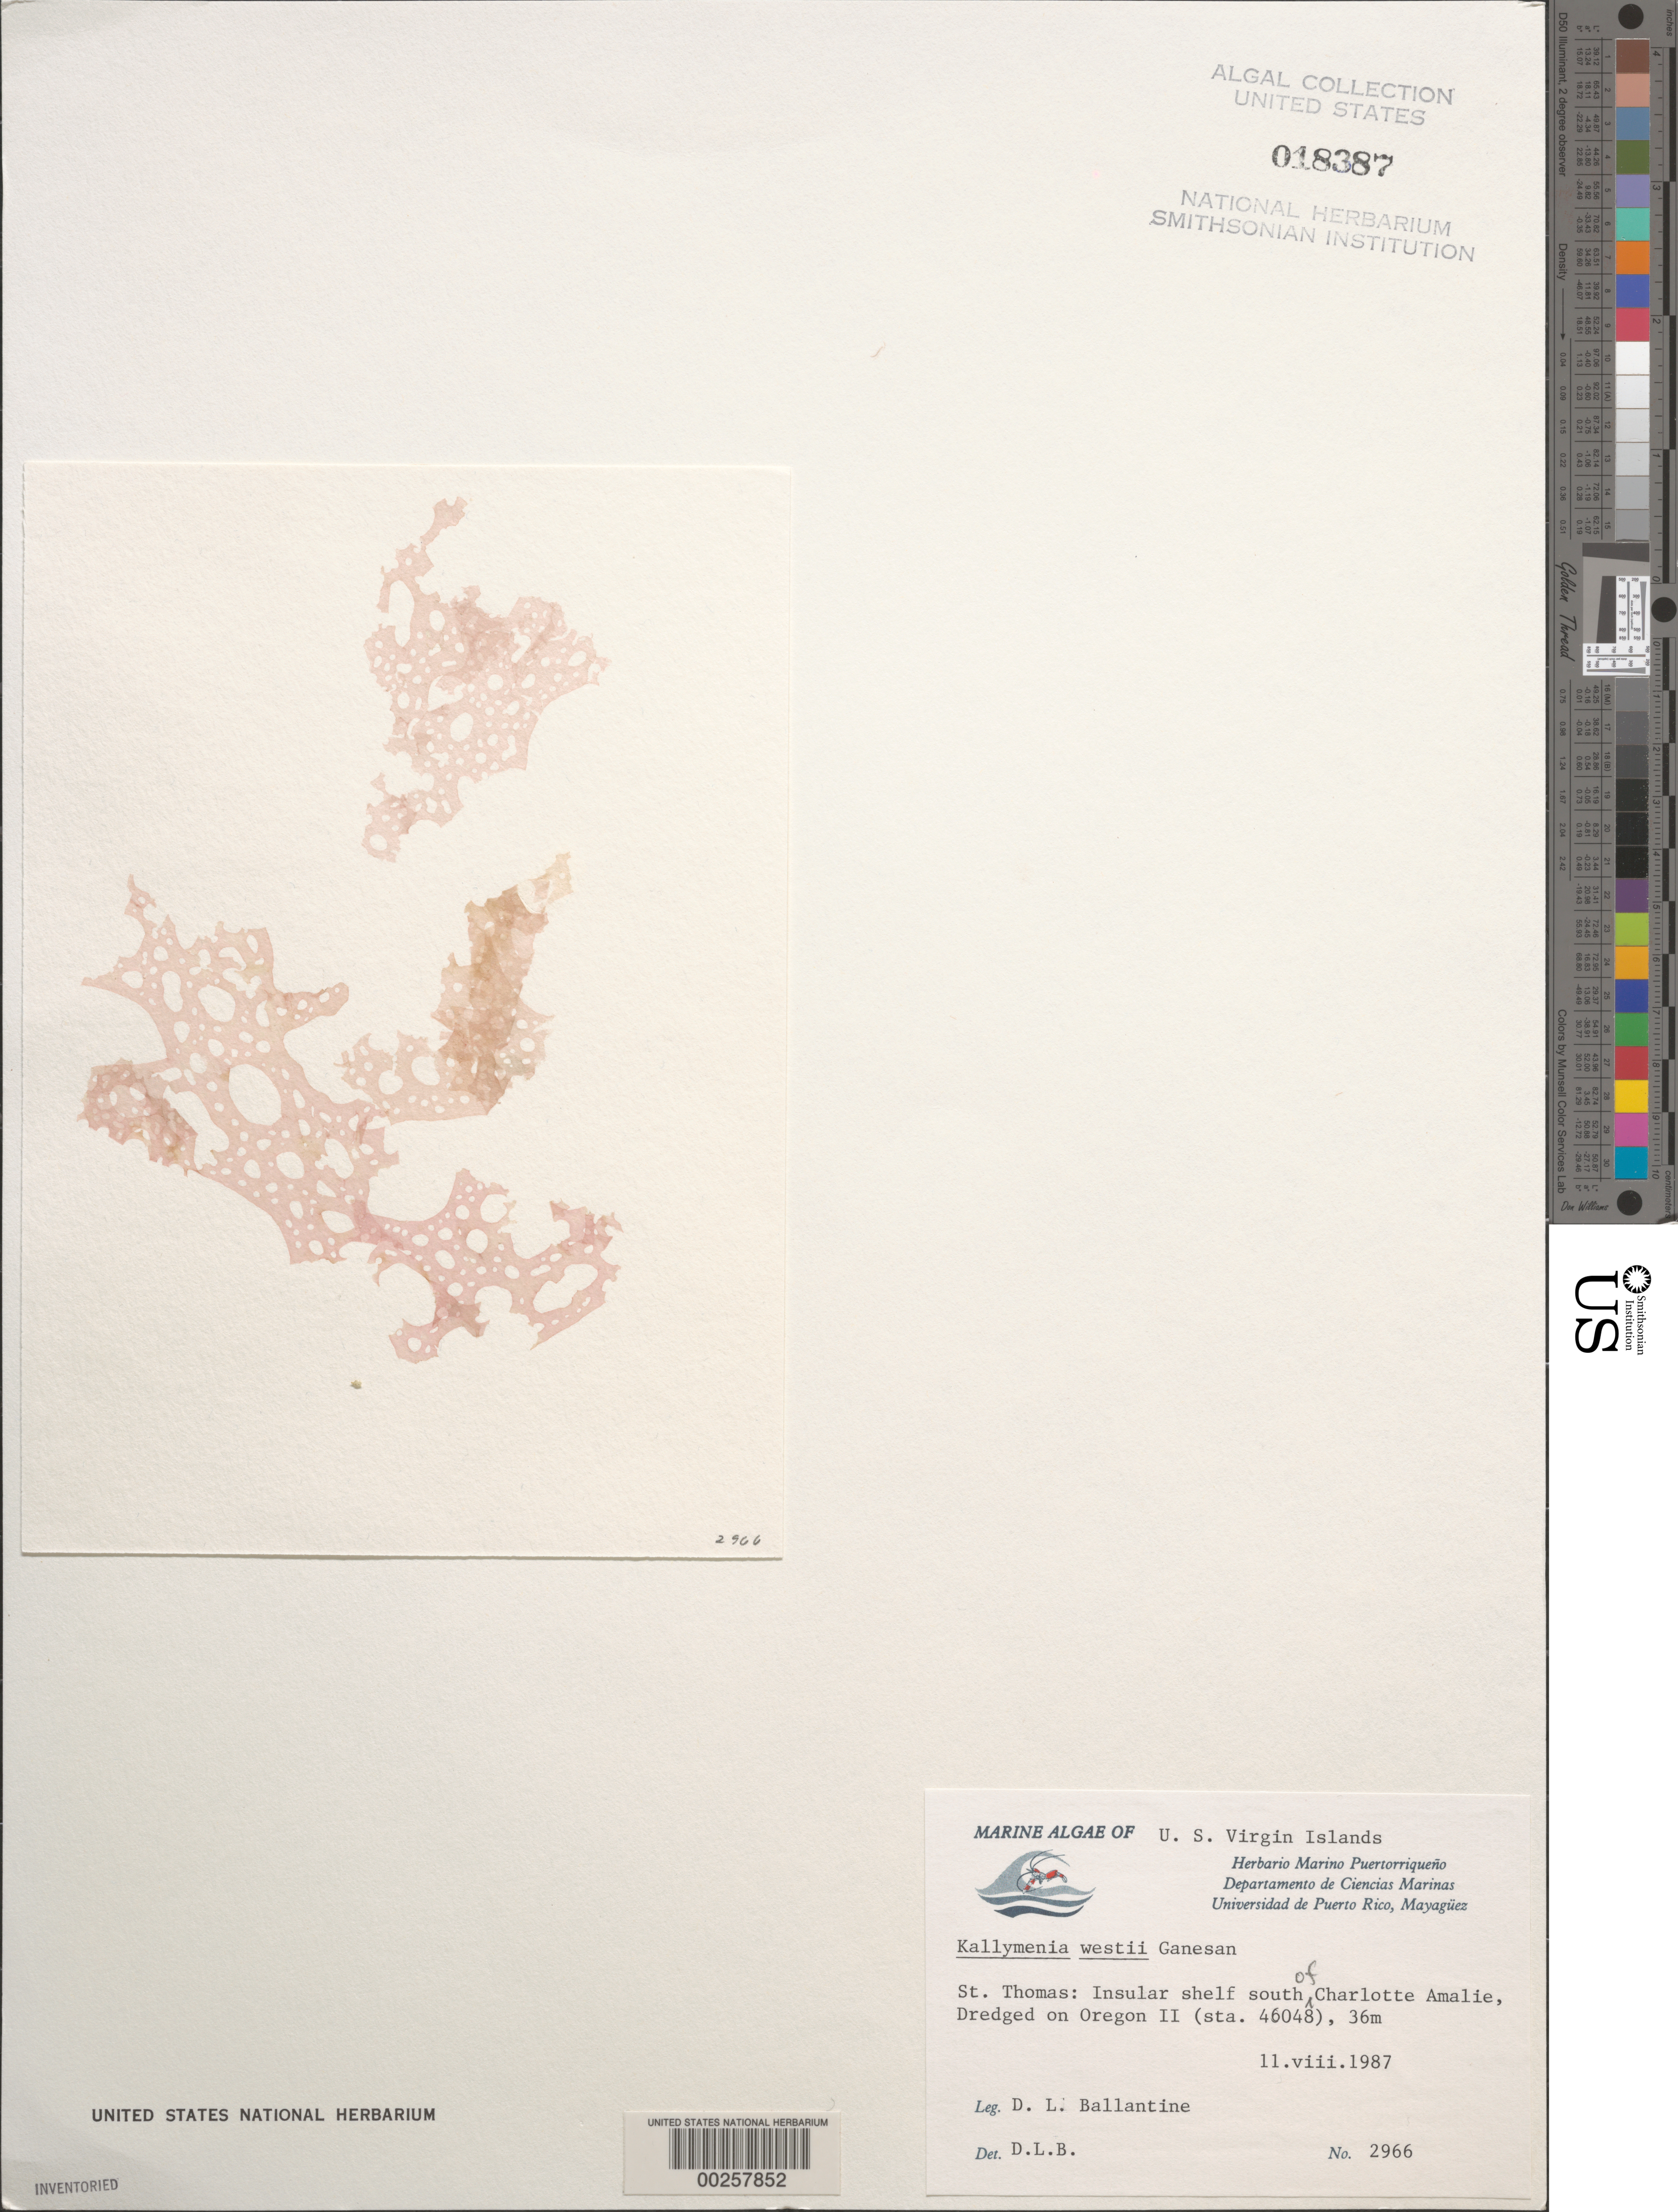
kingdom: Plantae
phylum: Rhodophyta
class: Florideophyceae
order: Gigartinales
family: Kallymeniaceae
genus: Austrokallymenia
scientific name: Austrokallymenia westii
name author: (Ganesan) C.W. Schneid. & G.W. Saunders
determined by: Algae name updating Project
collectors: D.L. Ballantine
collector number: DLB 2966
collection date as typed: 11 Aug 1987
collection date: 1987-08-11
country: U.S. Virgin Islands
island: St. Thomas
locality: South of Charlotte Amalie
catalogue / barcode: US 18387